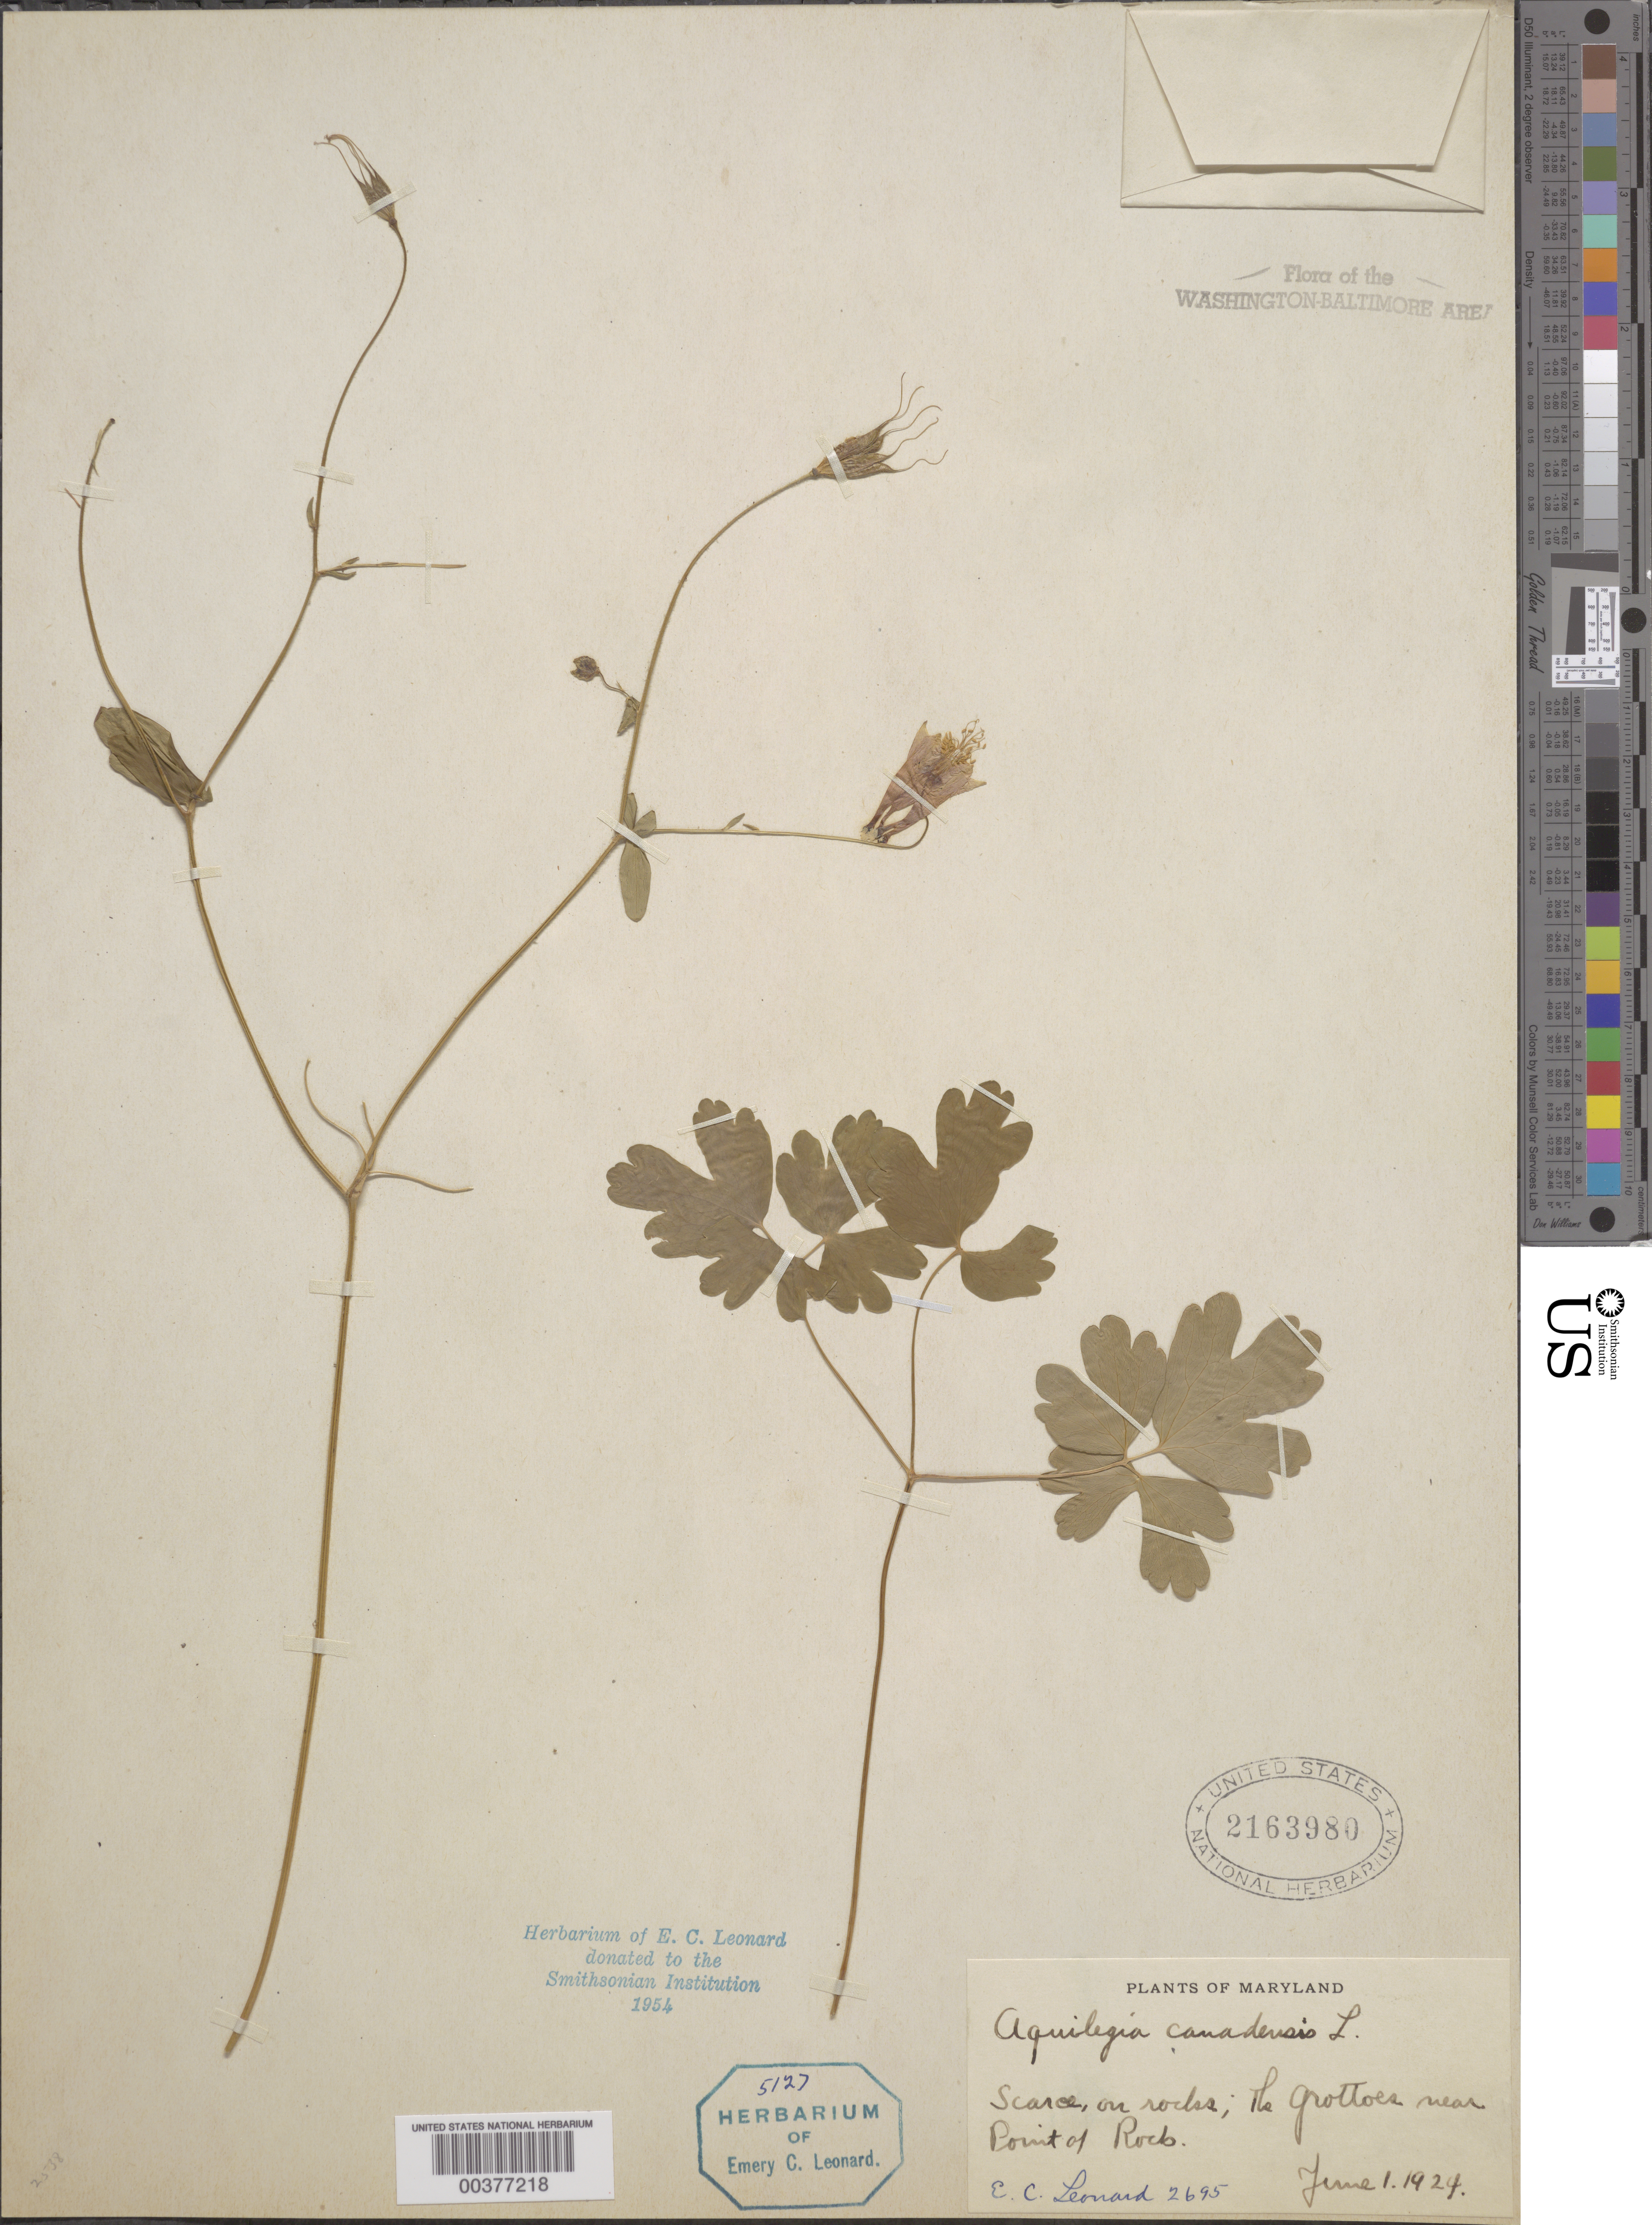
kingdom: Plantae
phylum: Tracheophyta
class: Magnoliopsida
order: Ranunculales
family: Ranunculaceae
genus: Aquilegia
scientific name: Aquilegia canadensis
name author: L.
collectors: E. C. Leonard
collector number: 2695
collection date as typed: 01 Jun 1924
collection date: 1924-06-01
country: United States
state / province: Maryland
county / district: Frederick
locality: Point of Rocks C. and O. Canal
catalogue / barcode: US 2163980